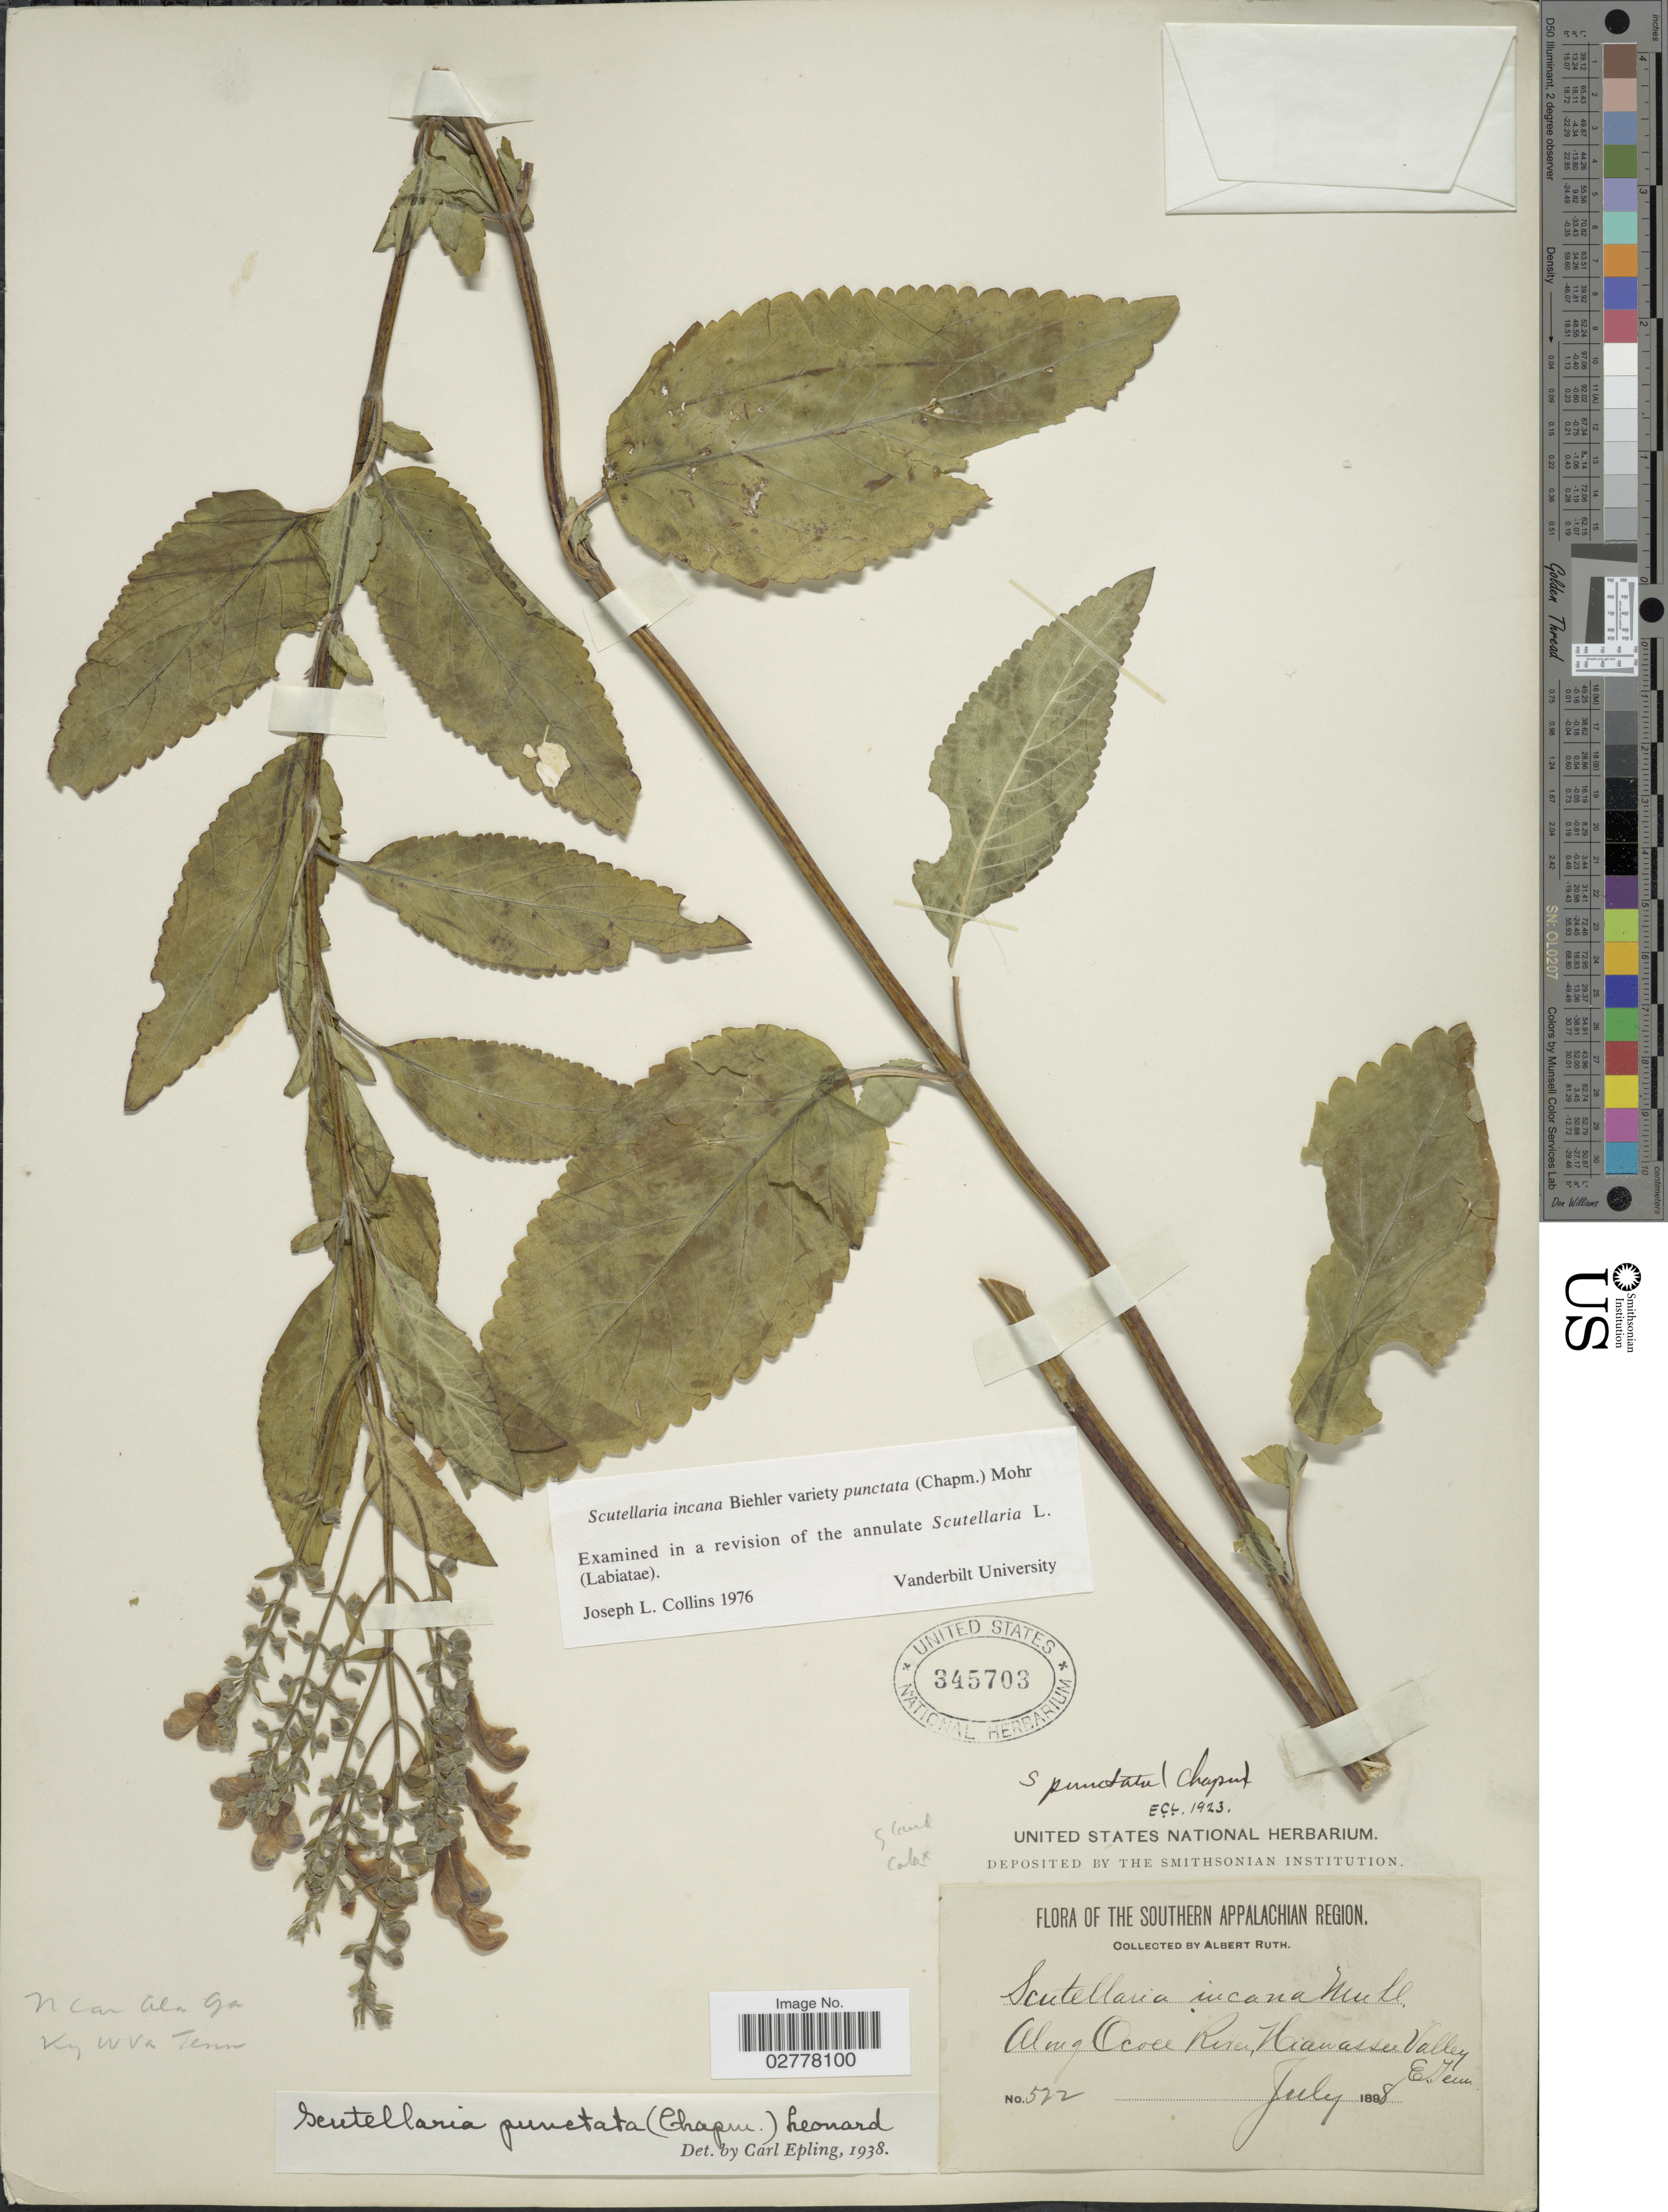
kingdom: Plantae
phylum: Tracheophyta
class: Magnoliopsida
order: Lamiales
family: Lamiaceae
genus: Scutellaria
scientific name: Scutellaria incana var. punctata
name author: (Chapm.) C. Mohr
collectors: A. Ruth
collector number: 522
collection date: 1898-07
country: United States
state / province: Tennessee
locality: Southern Appalachian Region. Along Ocoee River, Hiwassee Valley, E. Tenn.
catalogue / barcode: US 345703